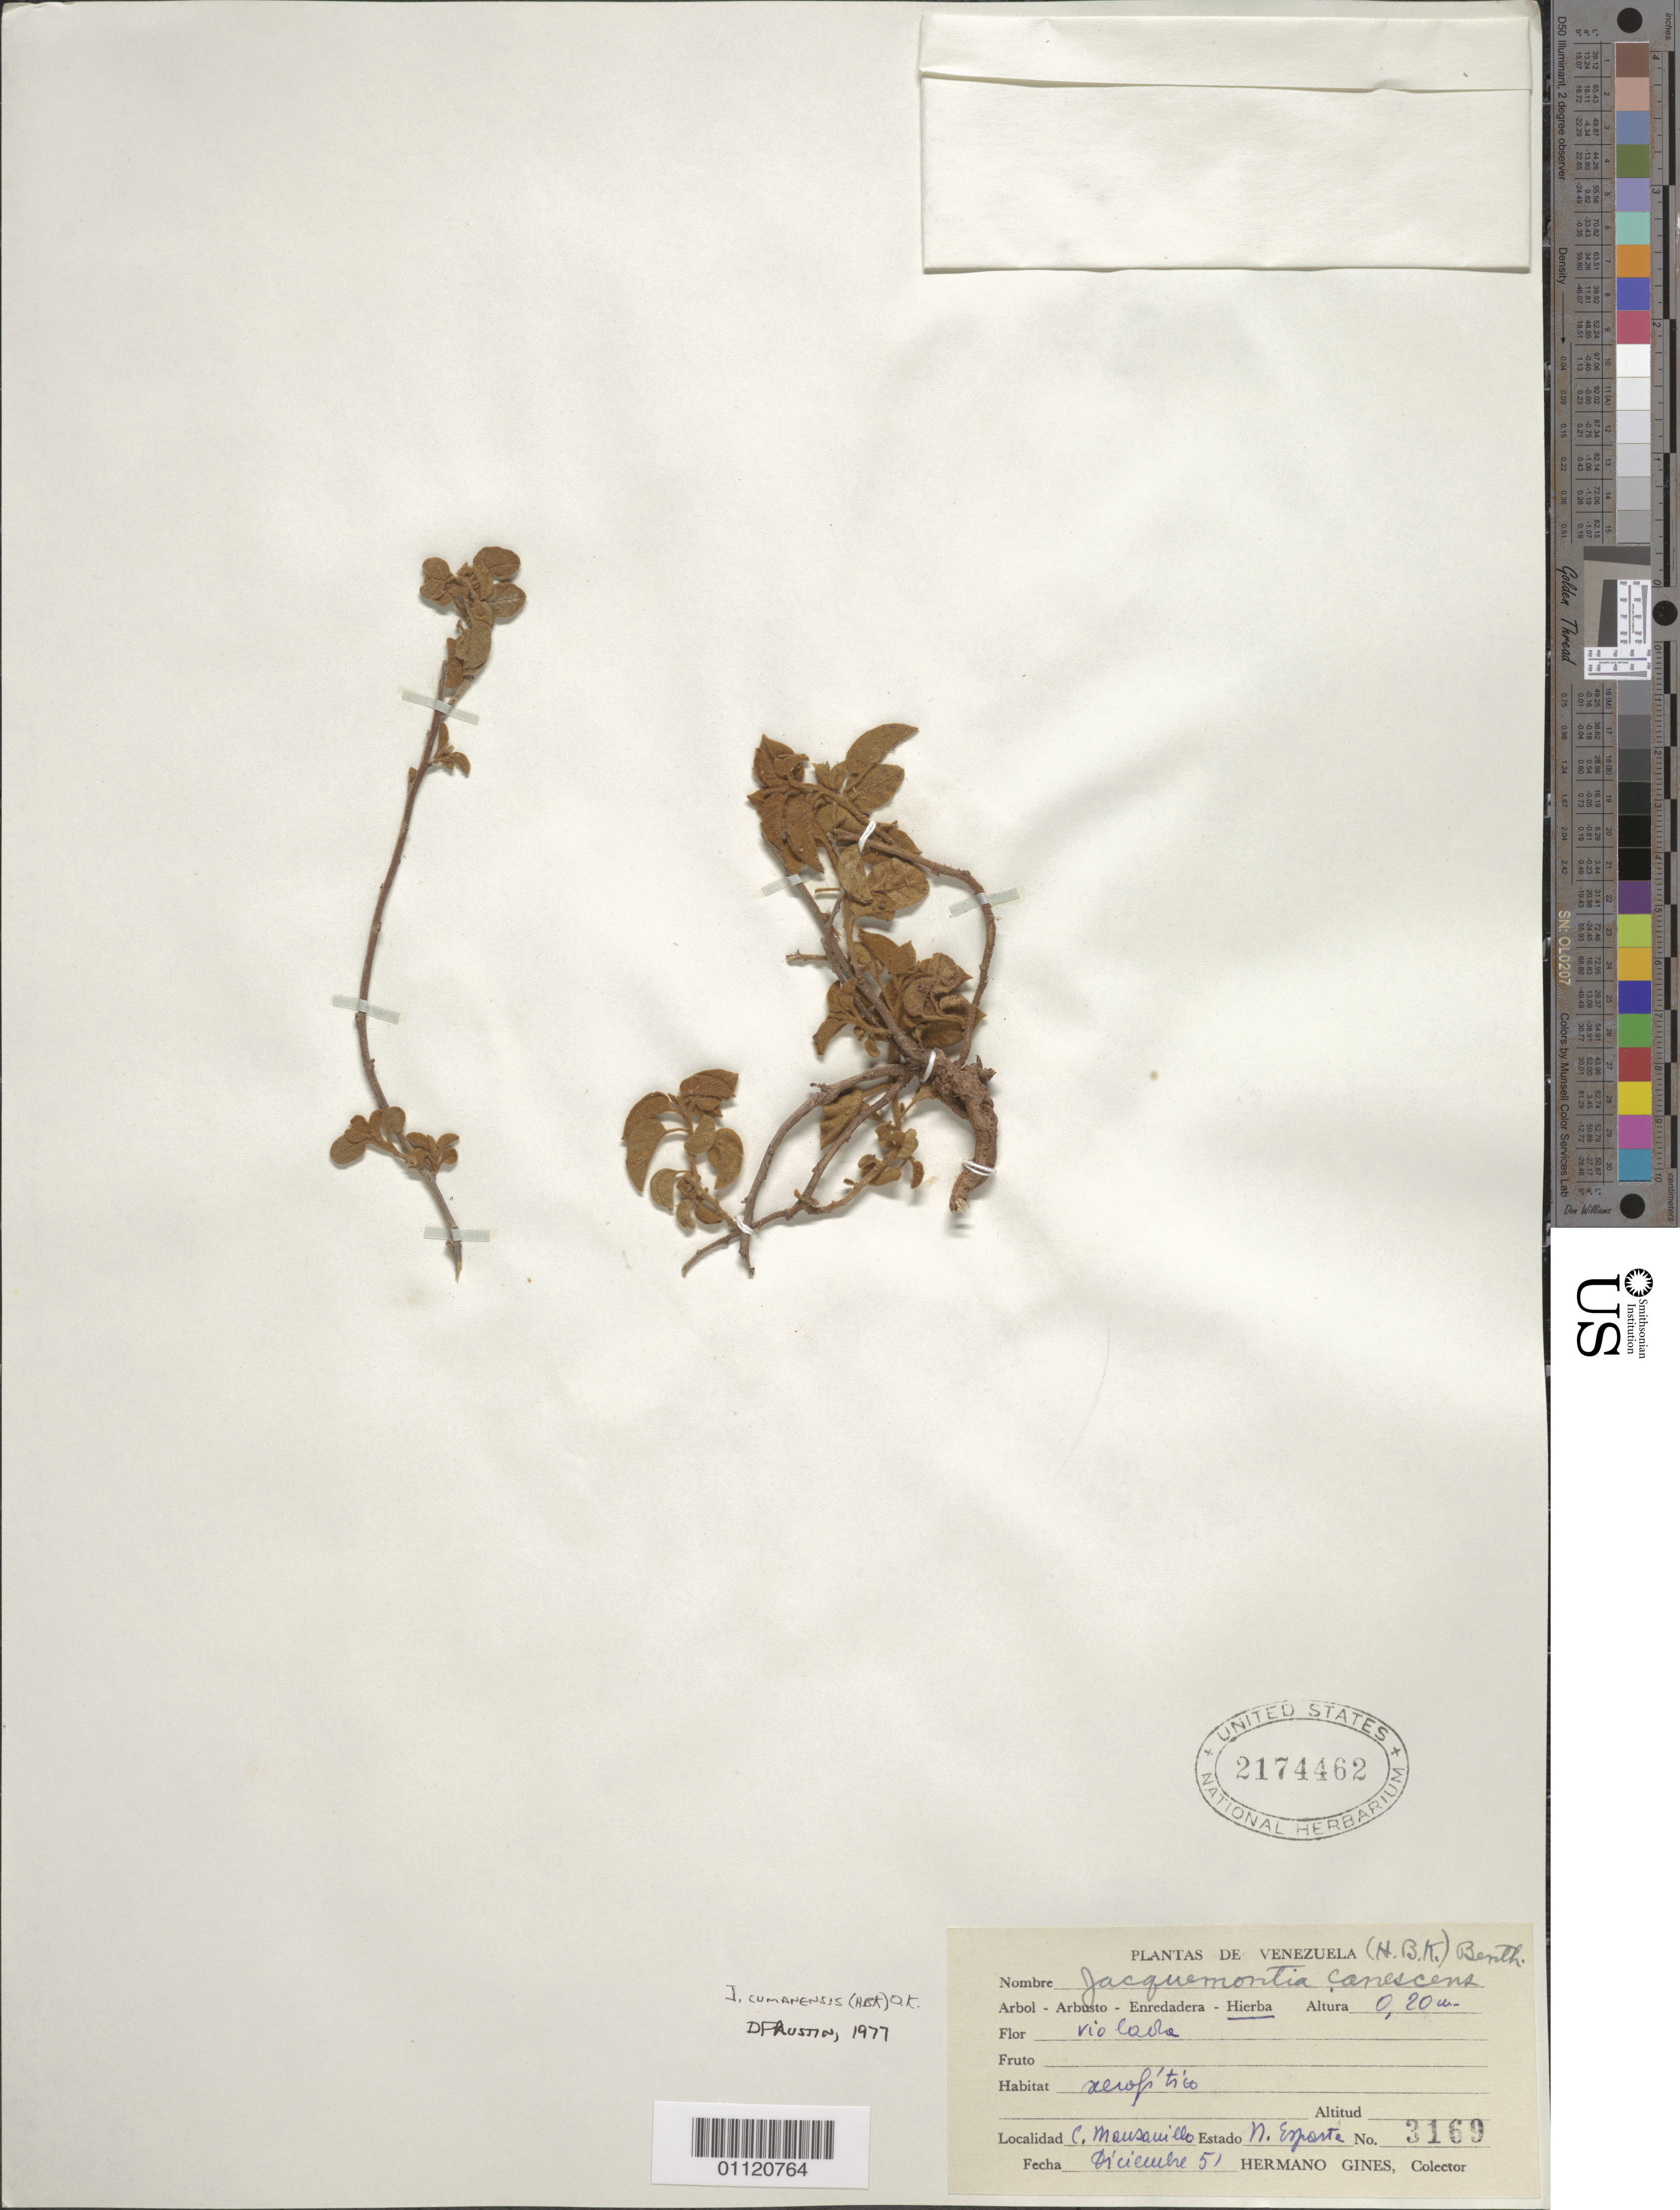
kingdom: Plantae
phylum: Tracheophyta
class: Magnoliopsida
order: Solanales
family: Convolvulaceae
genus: Jacquemontia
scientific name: Jacquemontia cumanensis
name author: (Kuntze) Kuntze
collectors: Bro. Gines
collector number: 3169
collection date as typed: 01 Dec 1951 to 31 Dec 1951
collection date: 1951-12-01/1951-12-31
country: Venezuela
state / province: Nueva Esparta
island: Margarita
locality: C. Mansanillo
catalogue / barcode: US 2174462